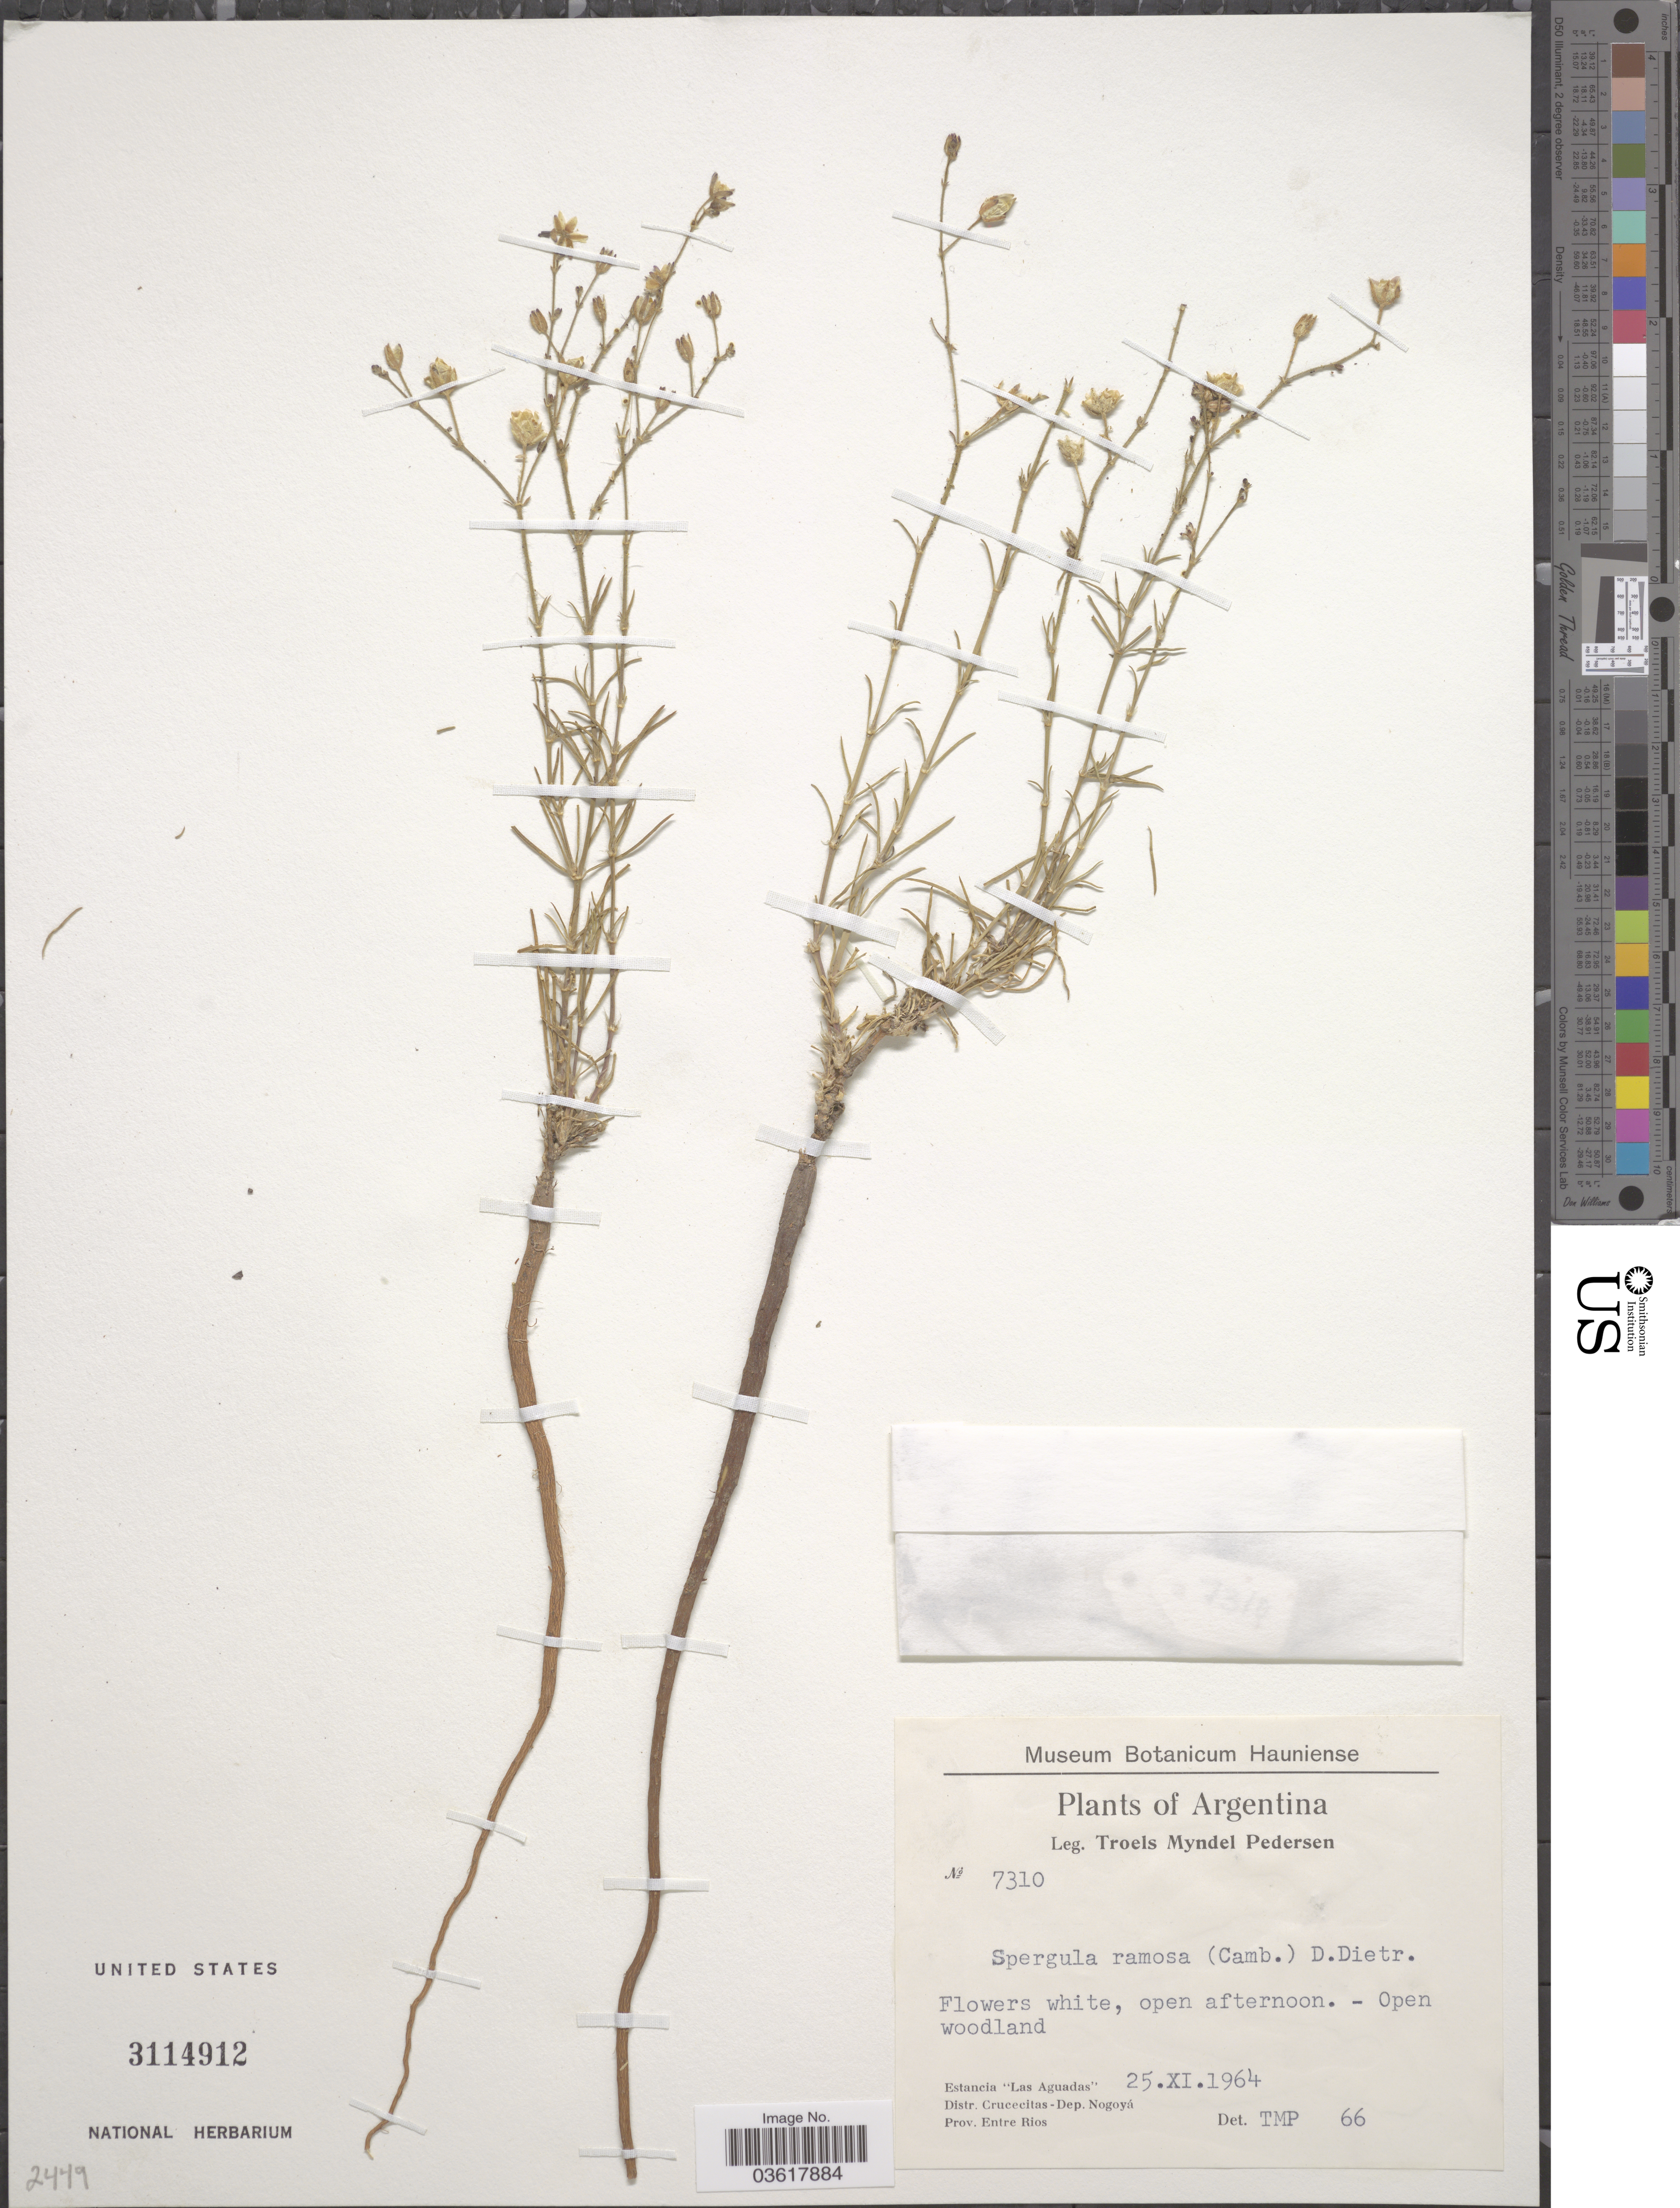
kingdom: Plantae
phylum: Tracheophyta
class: Magnoliopsida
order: Caryophyllales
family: Caryophyllaceae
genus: Spergula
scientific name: Spergula ramosa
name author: (Cambess.) D. Dietr.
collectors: T. Pederson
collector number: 7310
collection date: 1964-11-25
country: Argentina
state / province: Entre Rios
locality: Estancia "Las Aguadas". Distr. Crucecitas-Dep. Nogoyá.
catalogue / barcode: US 3114912